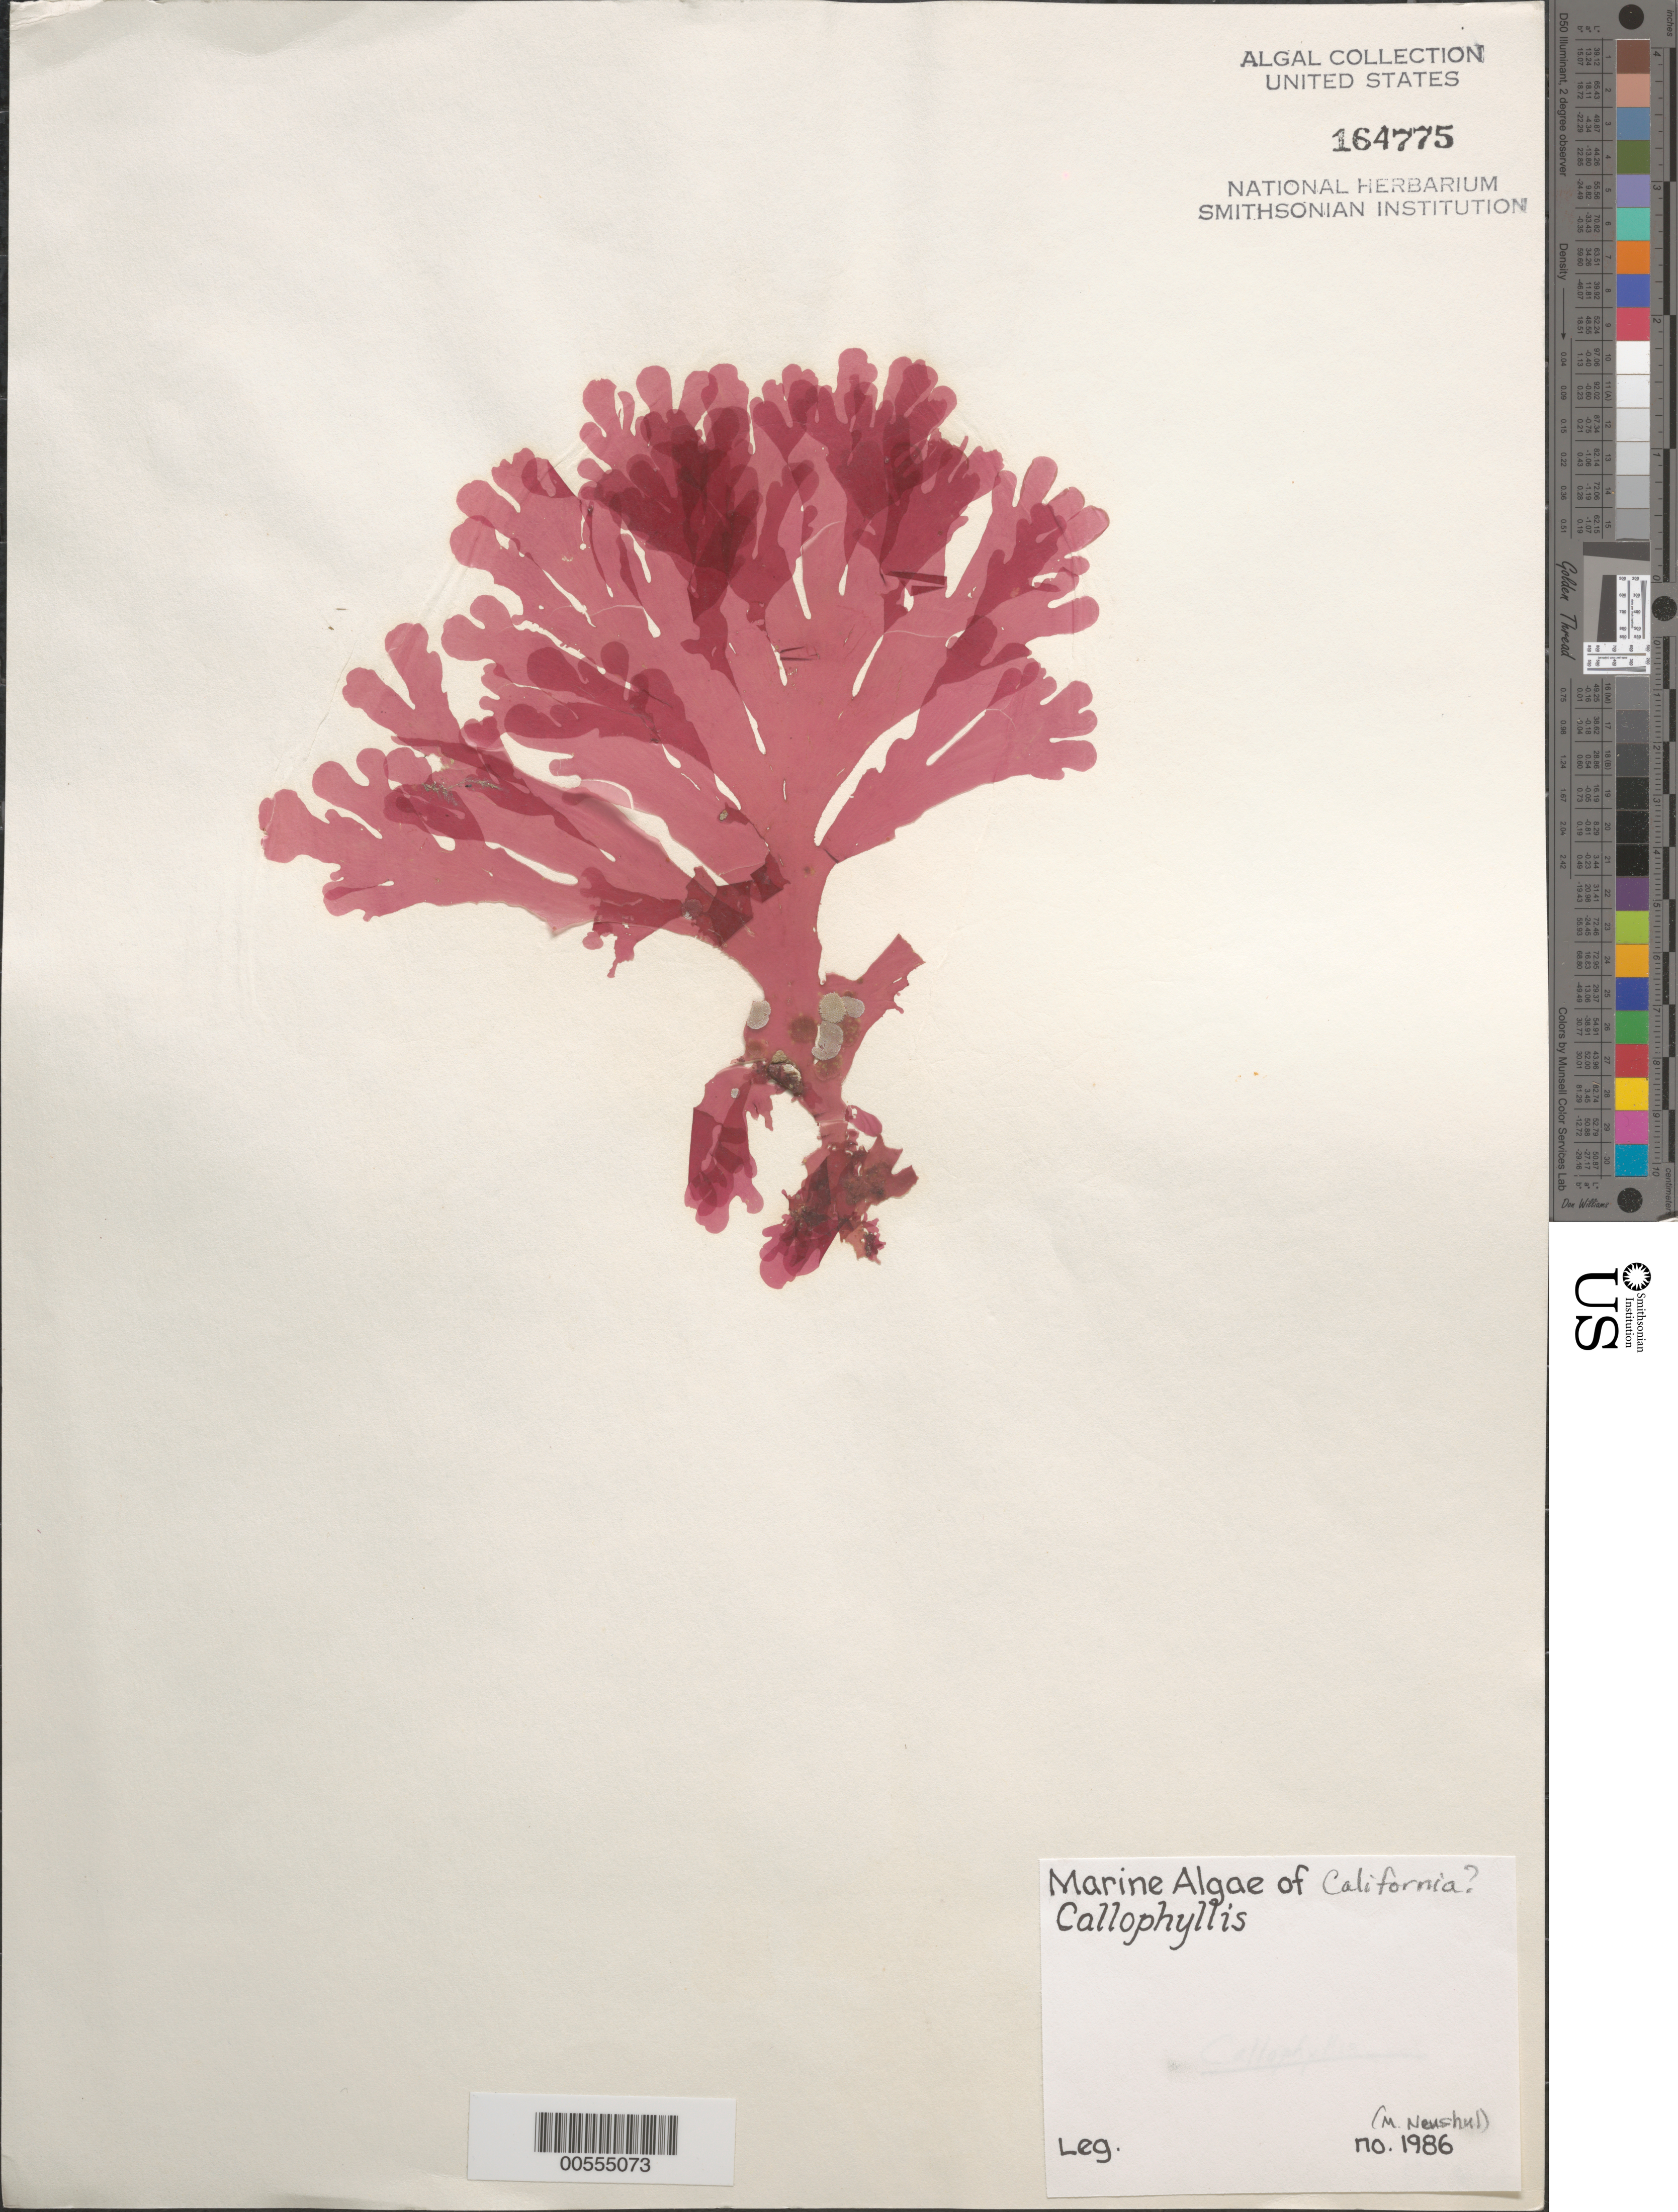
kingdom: Plantae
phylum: Rhodophyta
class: Florideophyceae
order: Gigartinales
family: Kallymeniaceae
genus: Callophyllis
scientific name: Callophyllis sp.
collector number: Neushul 1986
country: United States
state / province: California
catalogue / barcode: US 164775